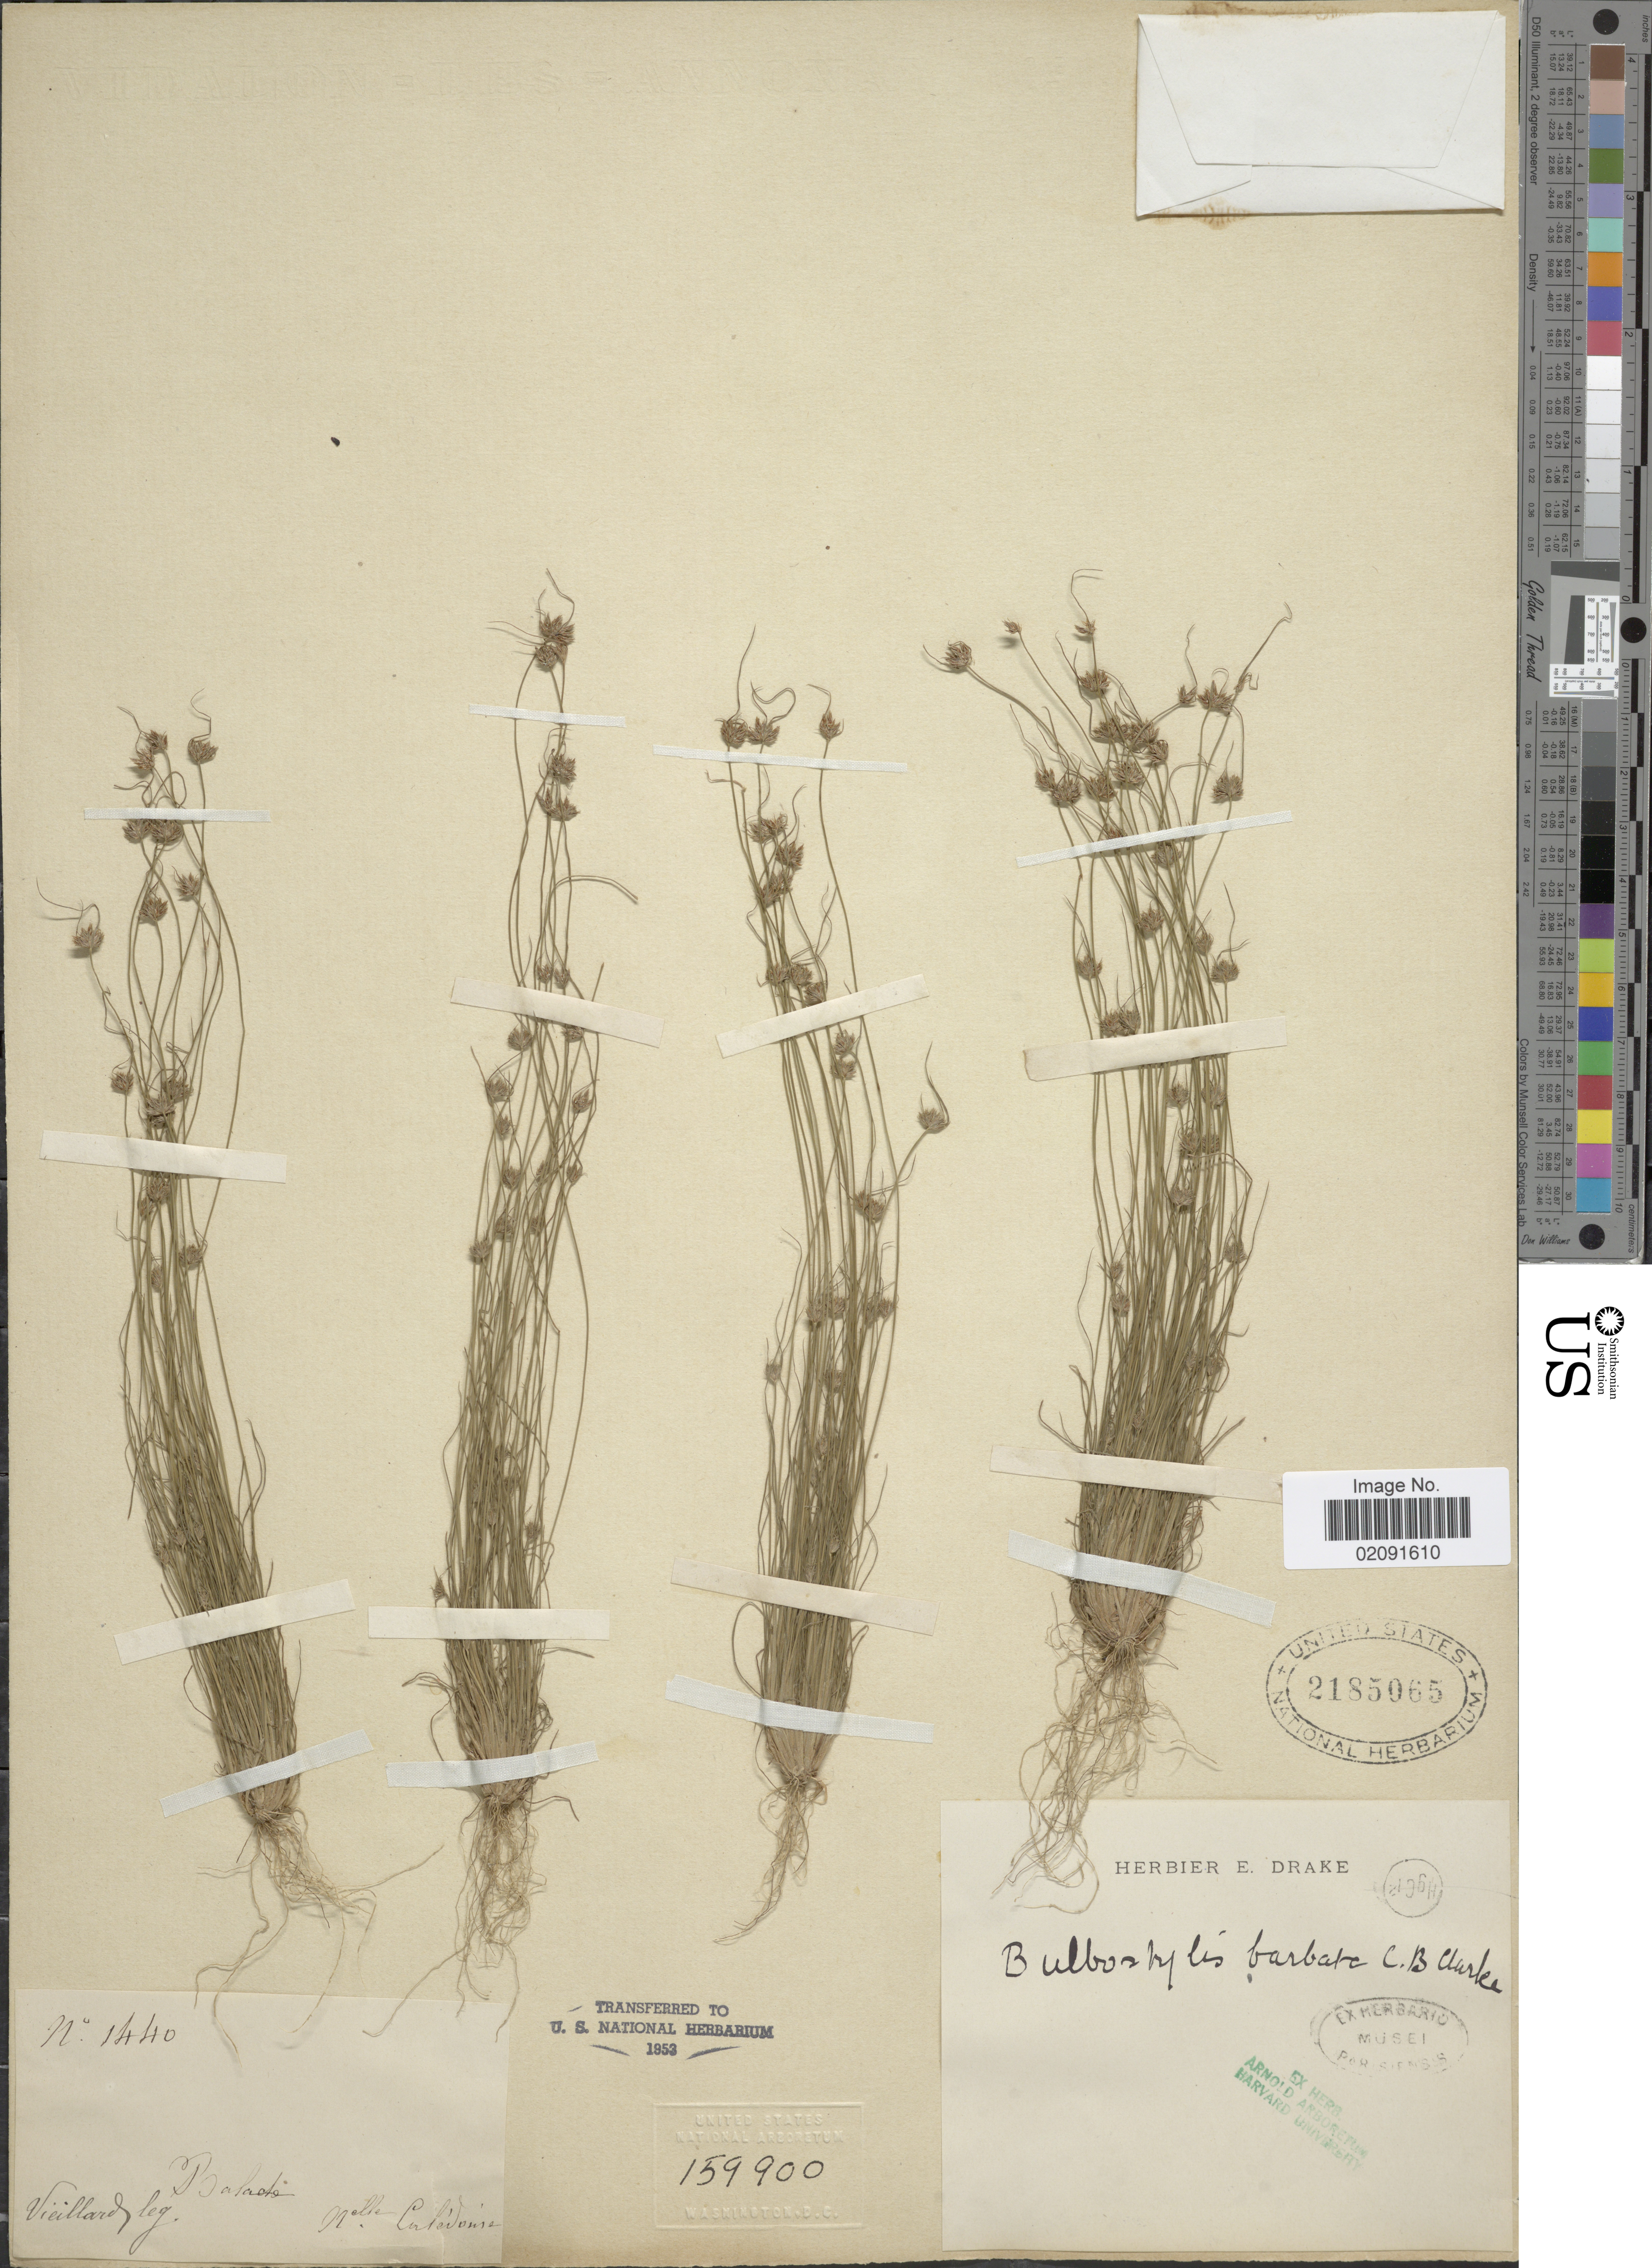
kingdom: Plantae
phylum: Tracheophyta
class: Liliopsida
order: Poales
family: Cyperaceae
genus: Bulbostylis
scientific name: Bulbostylis barbata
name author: (Rottb.) C.B. Clarke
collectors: -. Vieillard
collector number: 1440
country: New Caledonia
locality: Balade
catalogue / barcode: US 2185065